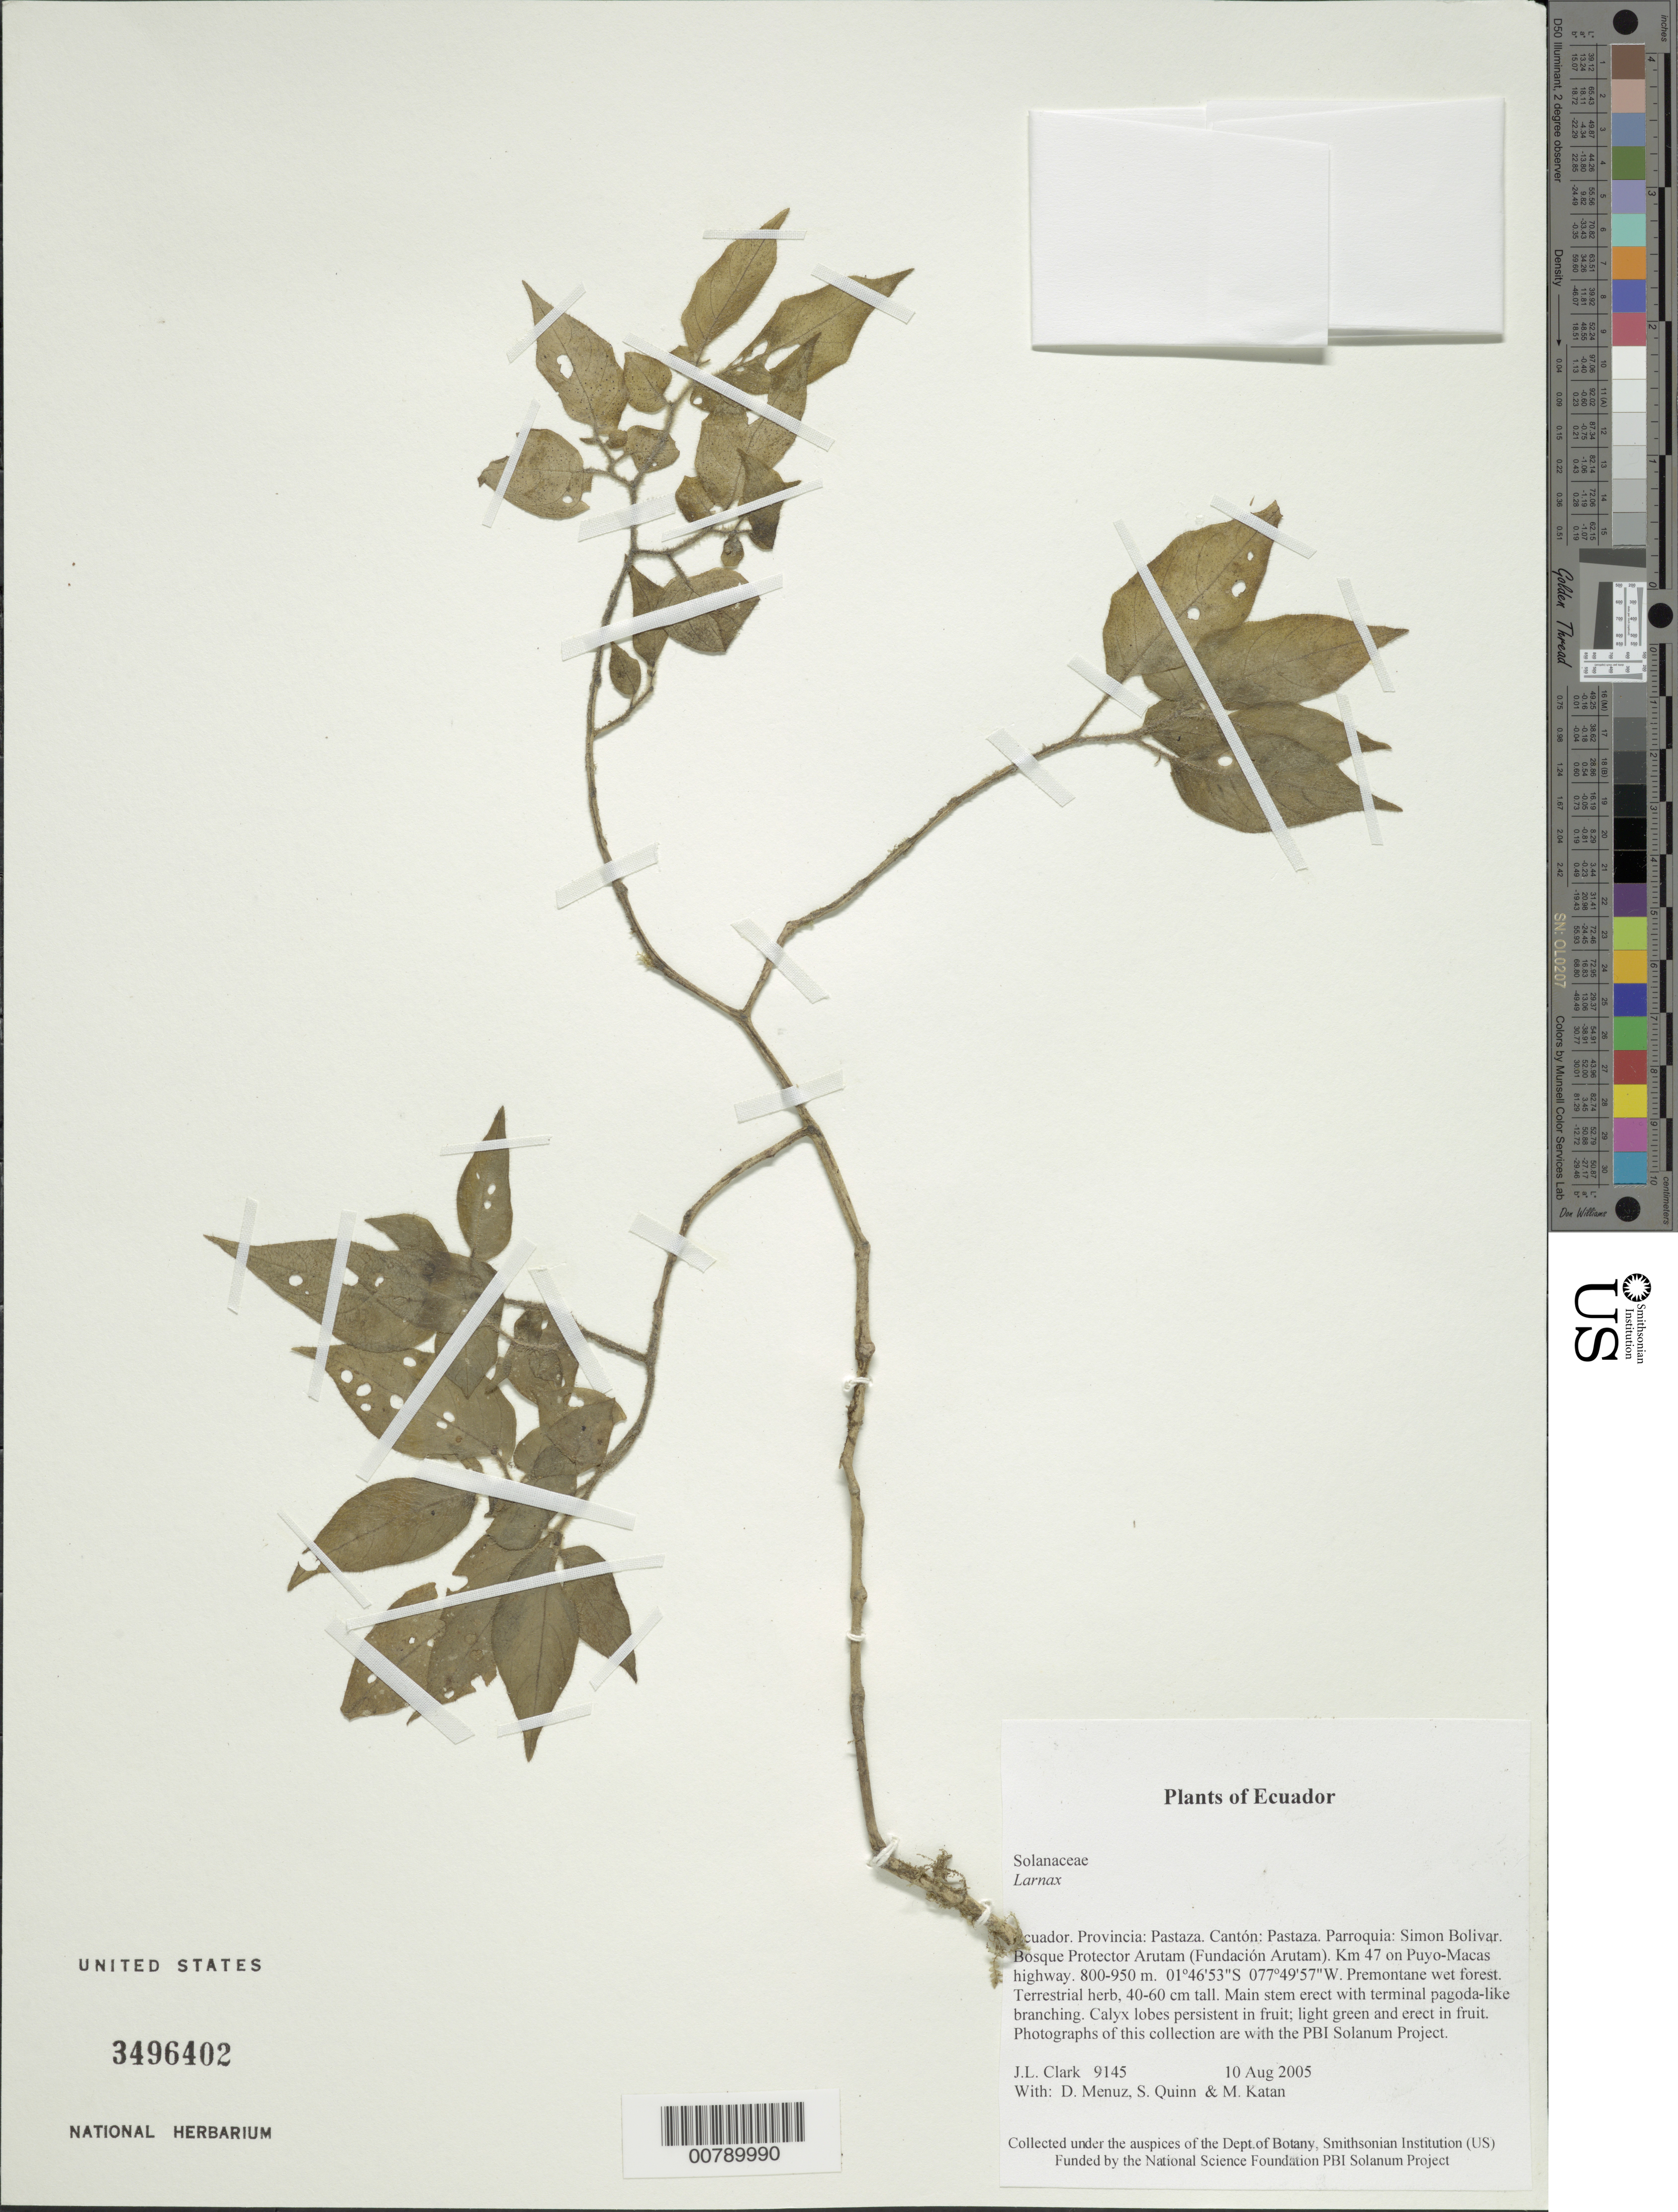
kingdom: Plantae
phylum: Tracheophyta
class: Magnoliopsida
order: Solanales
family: Solanaceae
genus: Larnax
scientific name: Larnax andersonii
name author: N.W. Sawyer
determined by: Knapp, S. D.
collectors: J. L. Clark, D. Menuz, S. Quinn & M. Katan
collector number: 9145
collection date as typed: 10 Aug 2005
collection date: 2005-08-10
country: Ecuador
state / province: Pastaza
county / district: Pastaza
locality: Parroquia: Simon Bolivar. Bosque Protector Arutam (Fundación Arutam). Km 47 on Puyo-Macas highway.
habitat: Premontane wet forest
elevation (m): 800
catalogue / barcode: US 3496402